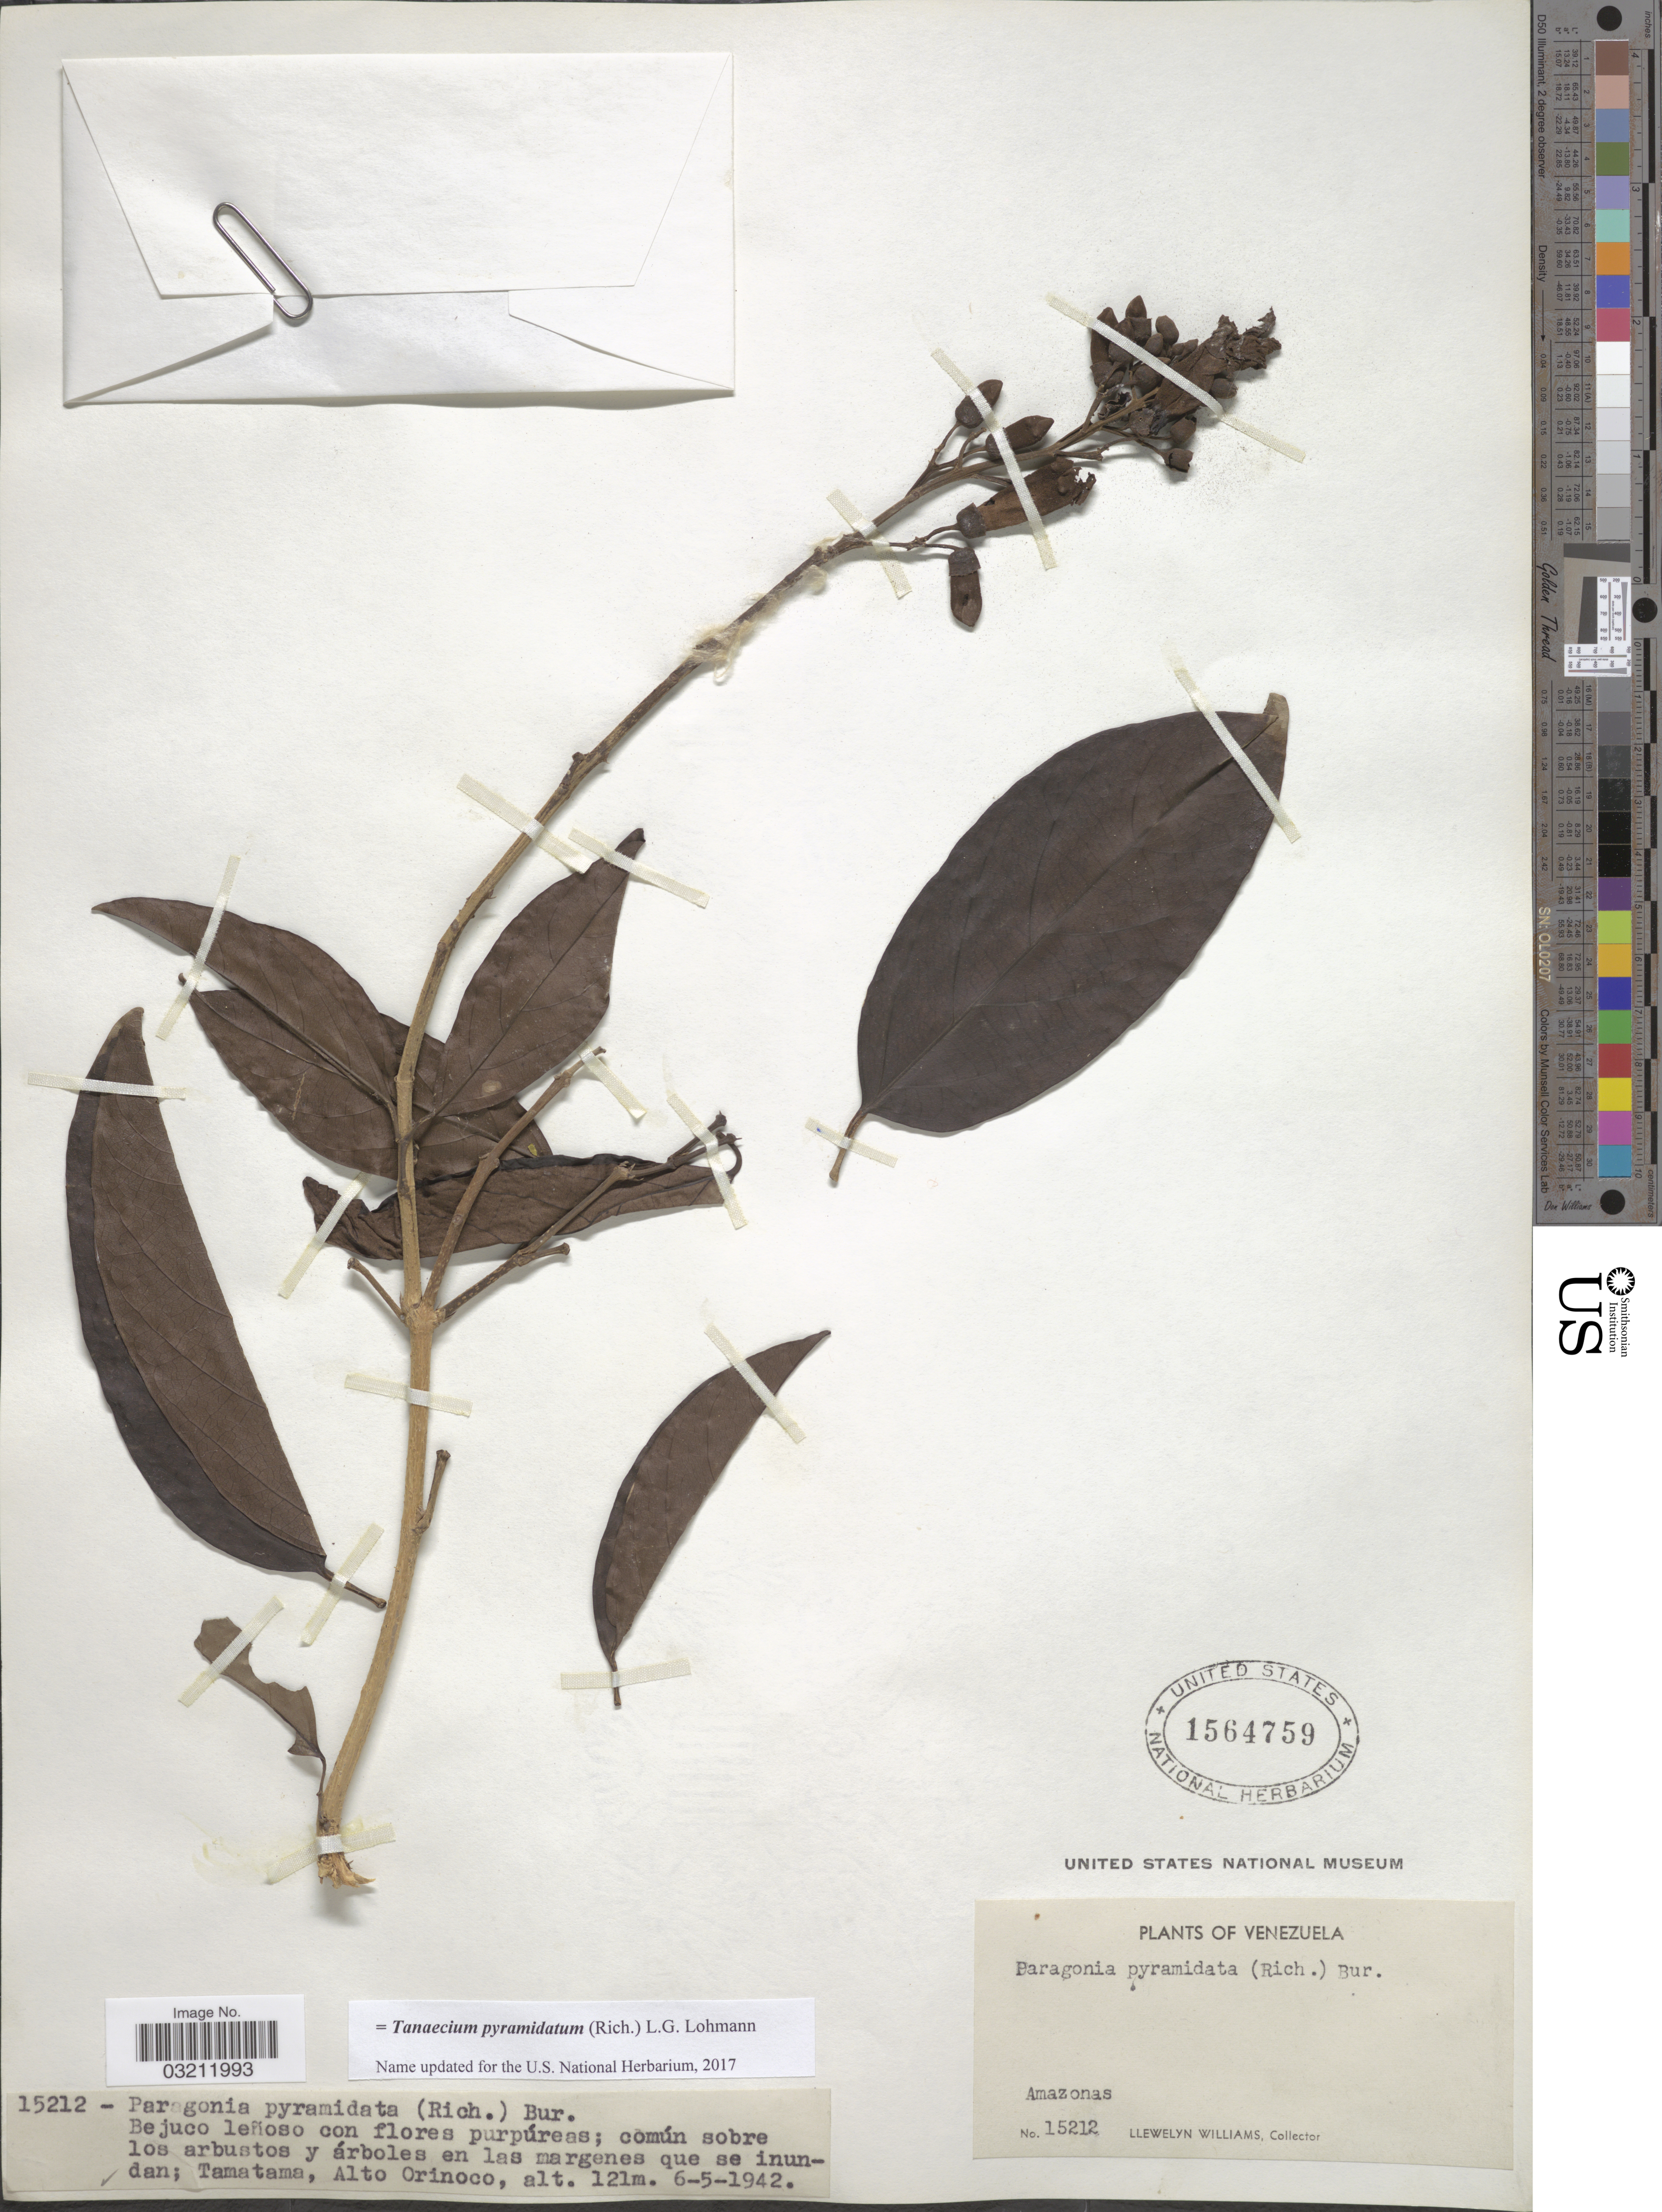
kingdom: Plantae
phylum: Tracheophyta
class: Magnoliopsida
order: Lamiales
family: Bignoniaceae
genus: Tanaecium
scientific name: Tanaecium pyramidatum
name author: (Rich.) L.G. Lohmann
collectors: Ll. Williams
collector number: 15212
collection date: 1942-05-06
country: Venezuela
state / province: Amazonas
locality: Tamatama, Alto Orinoco.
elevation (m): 121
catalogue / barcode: US 1564759